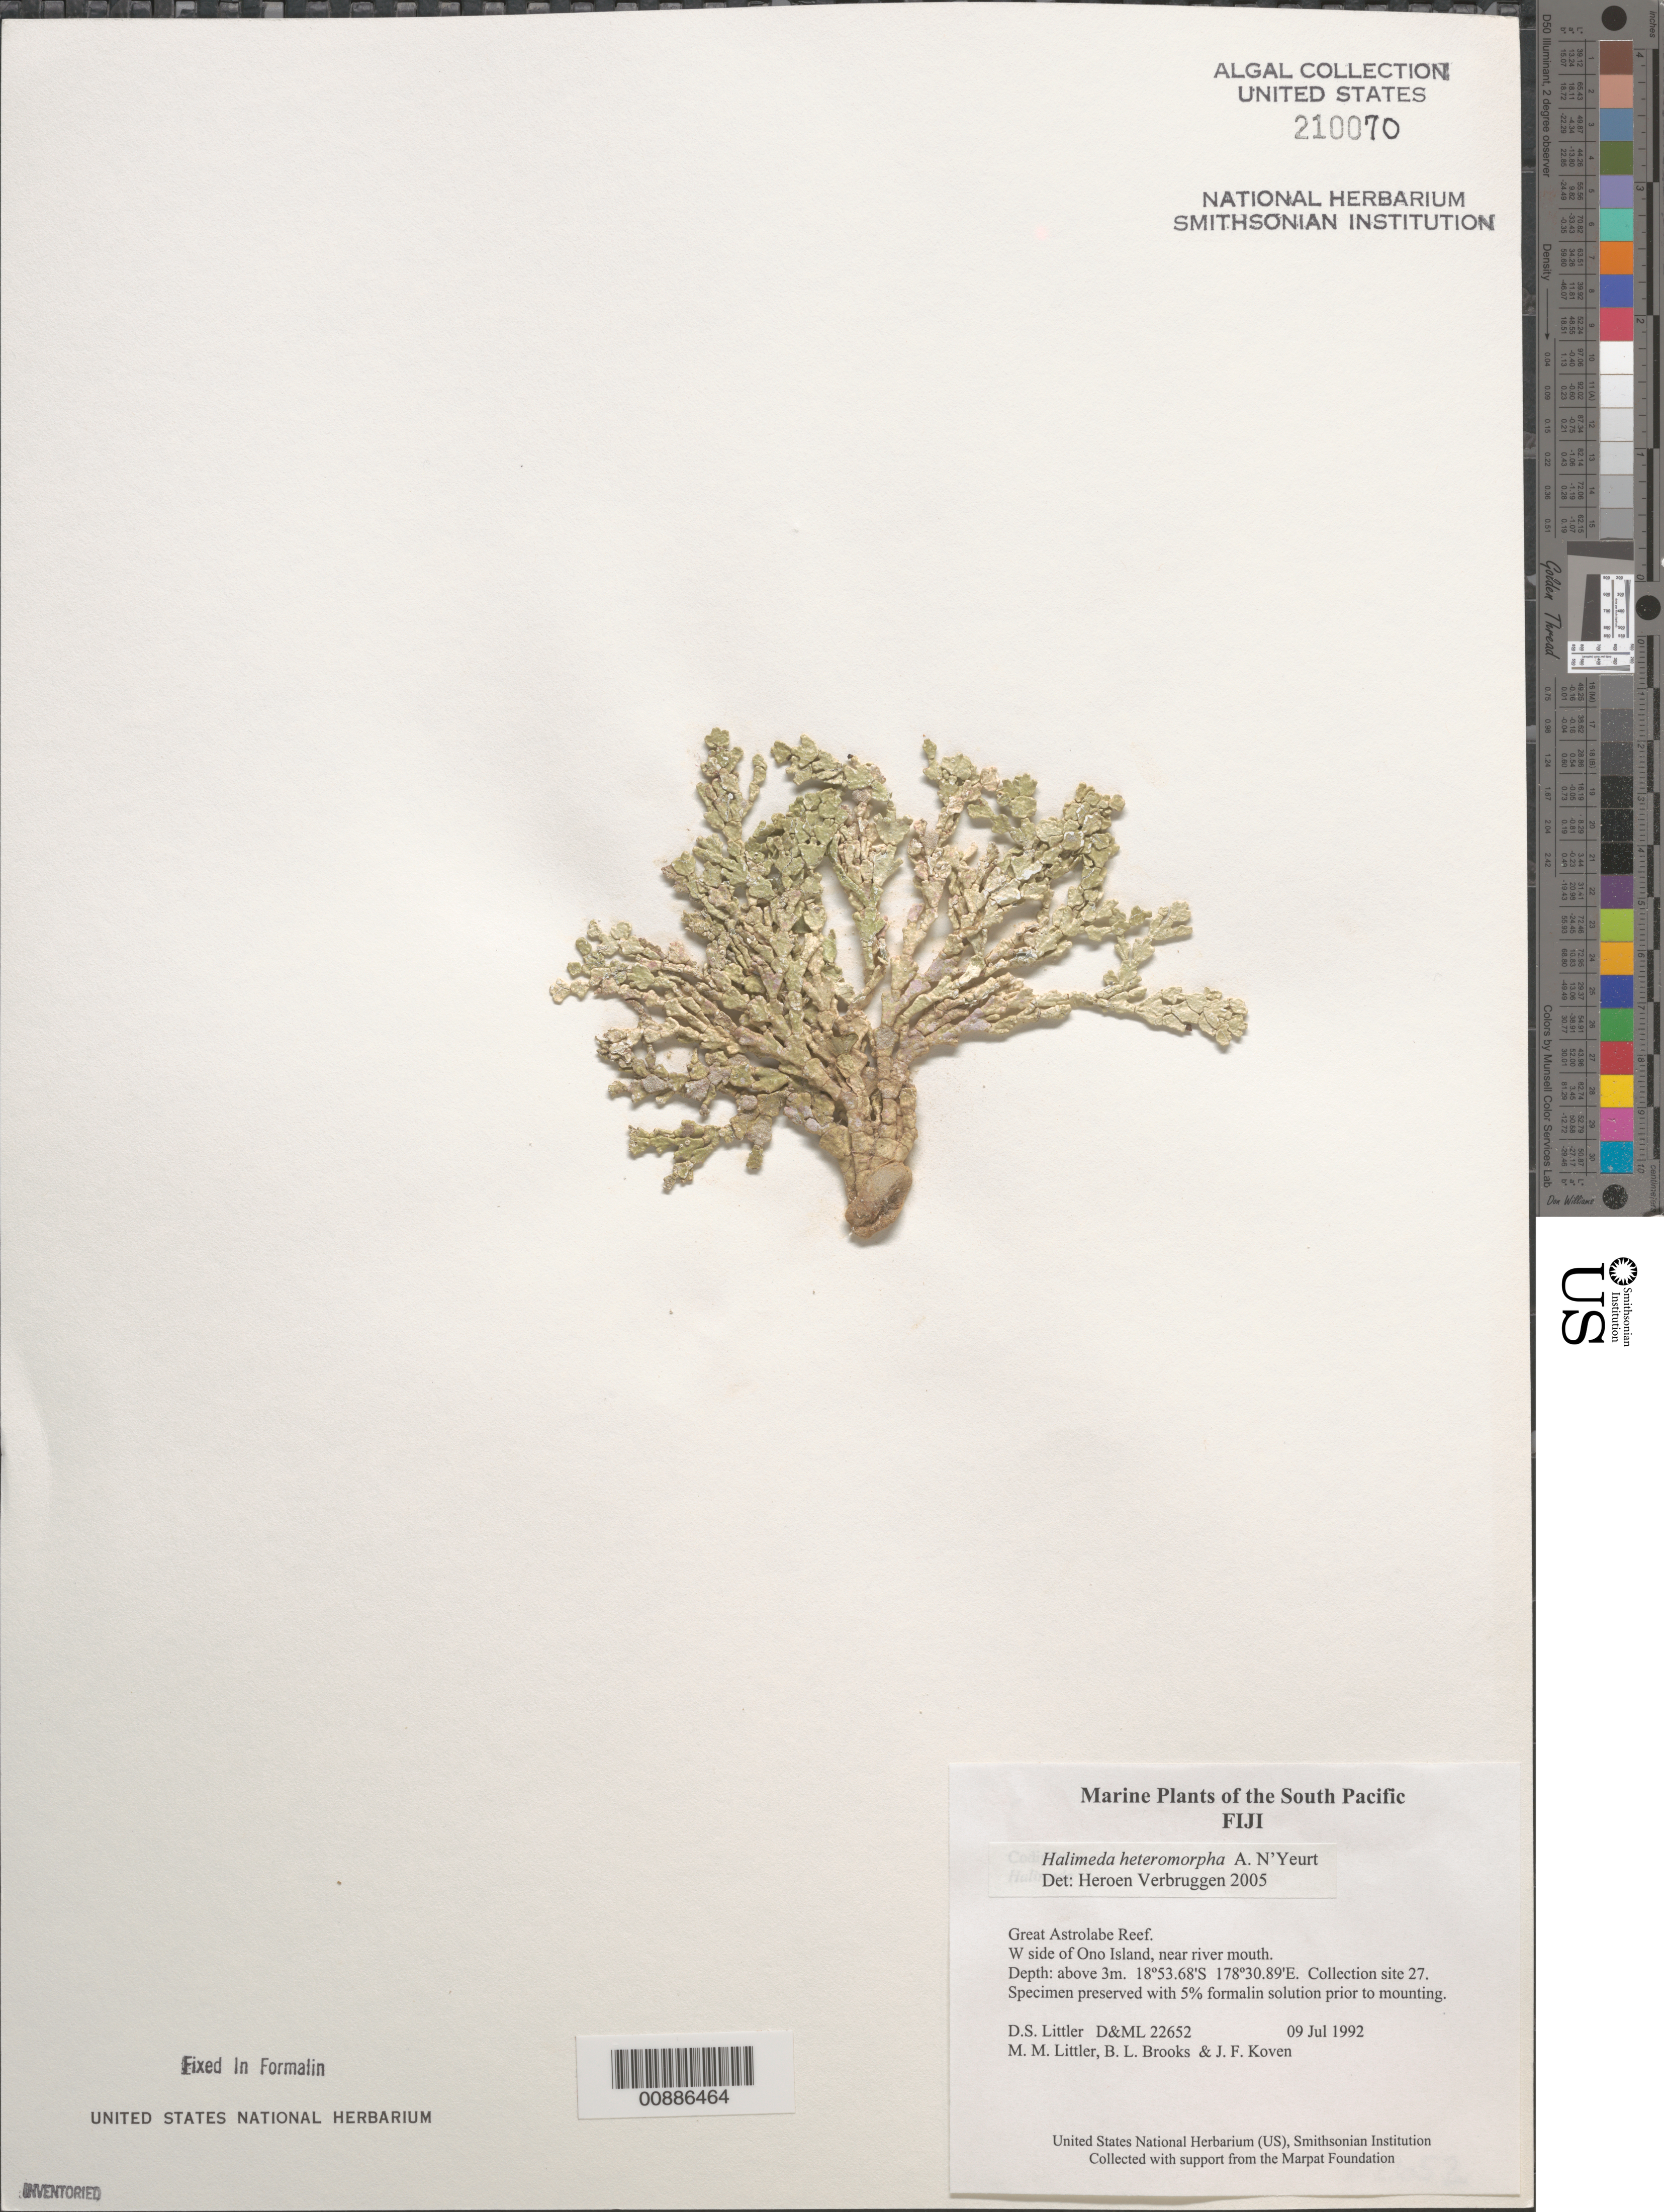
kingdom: Plantae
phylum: Chlorophyta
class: Ulvophyceae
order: Bryopsidales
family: Halimedaceae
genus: Halimeda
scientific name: Halimeda heteromorpha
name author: N'Yeurt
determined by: Verbruggen, H.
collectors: D. S. Littler, M. M. Littler, B. Brooks & J. Koven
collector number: D&ML 22652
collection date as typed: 09 Jul 1992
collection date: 1992-07-09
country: Fiji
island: Ono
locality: Great Astrolabe Reef, west side of island, near river mouth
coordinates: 18 53.68'S, 178 30.89'E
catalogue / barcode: US 210070